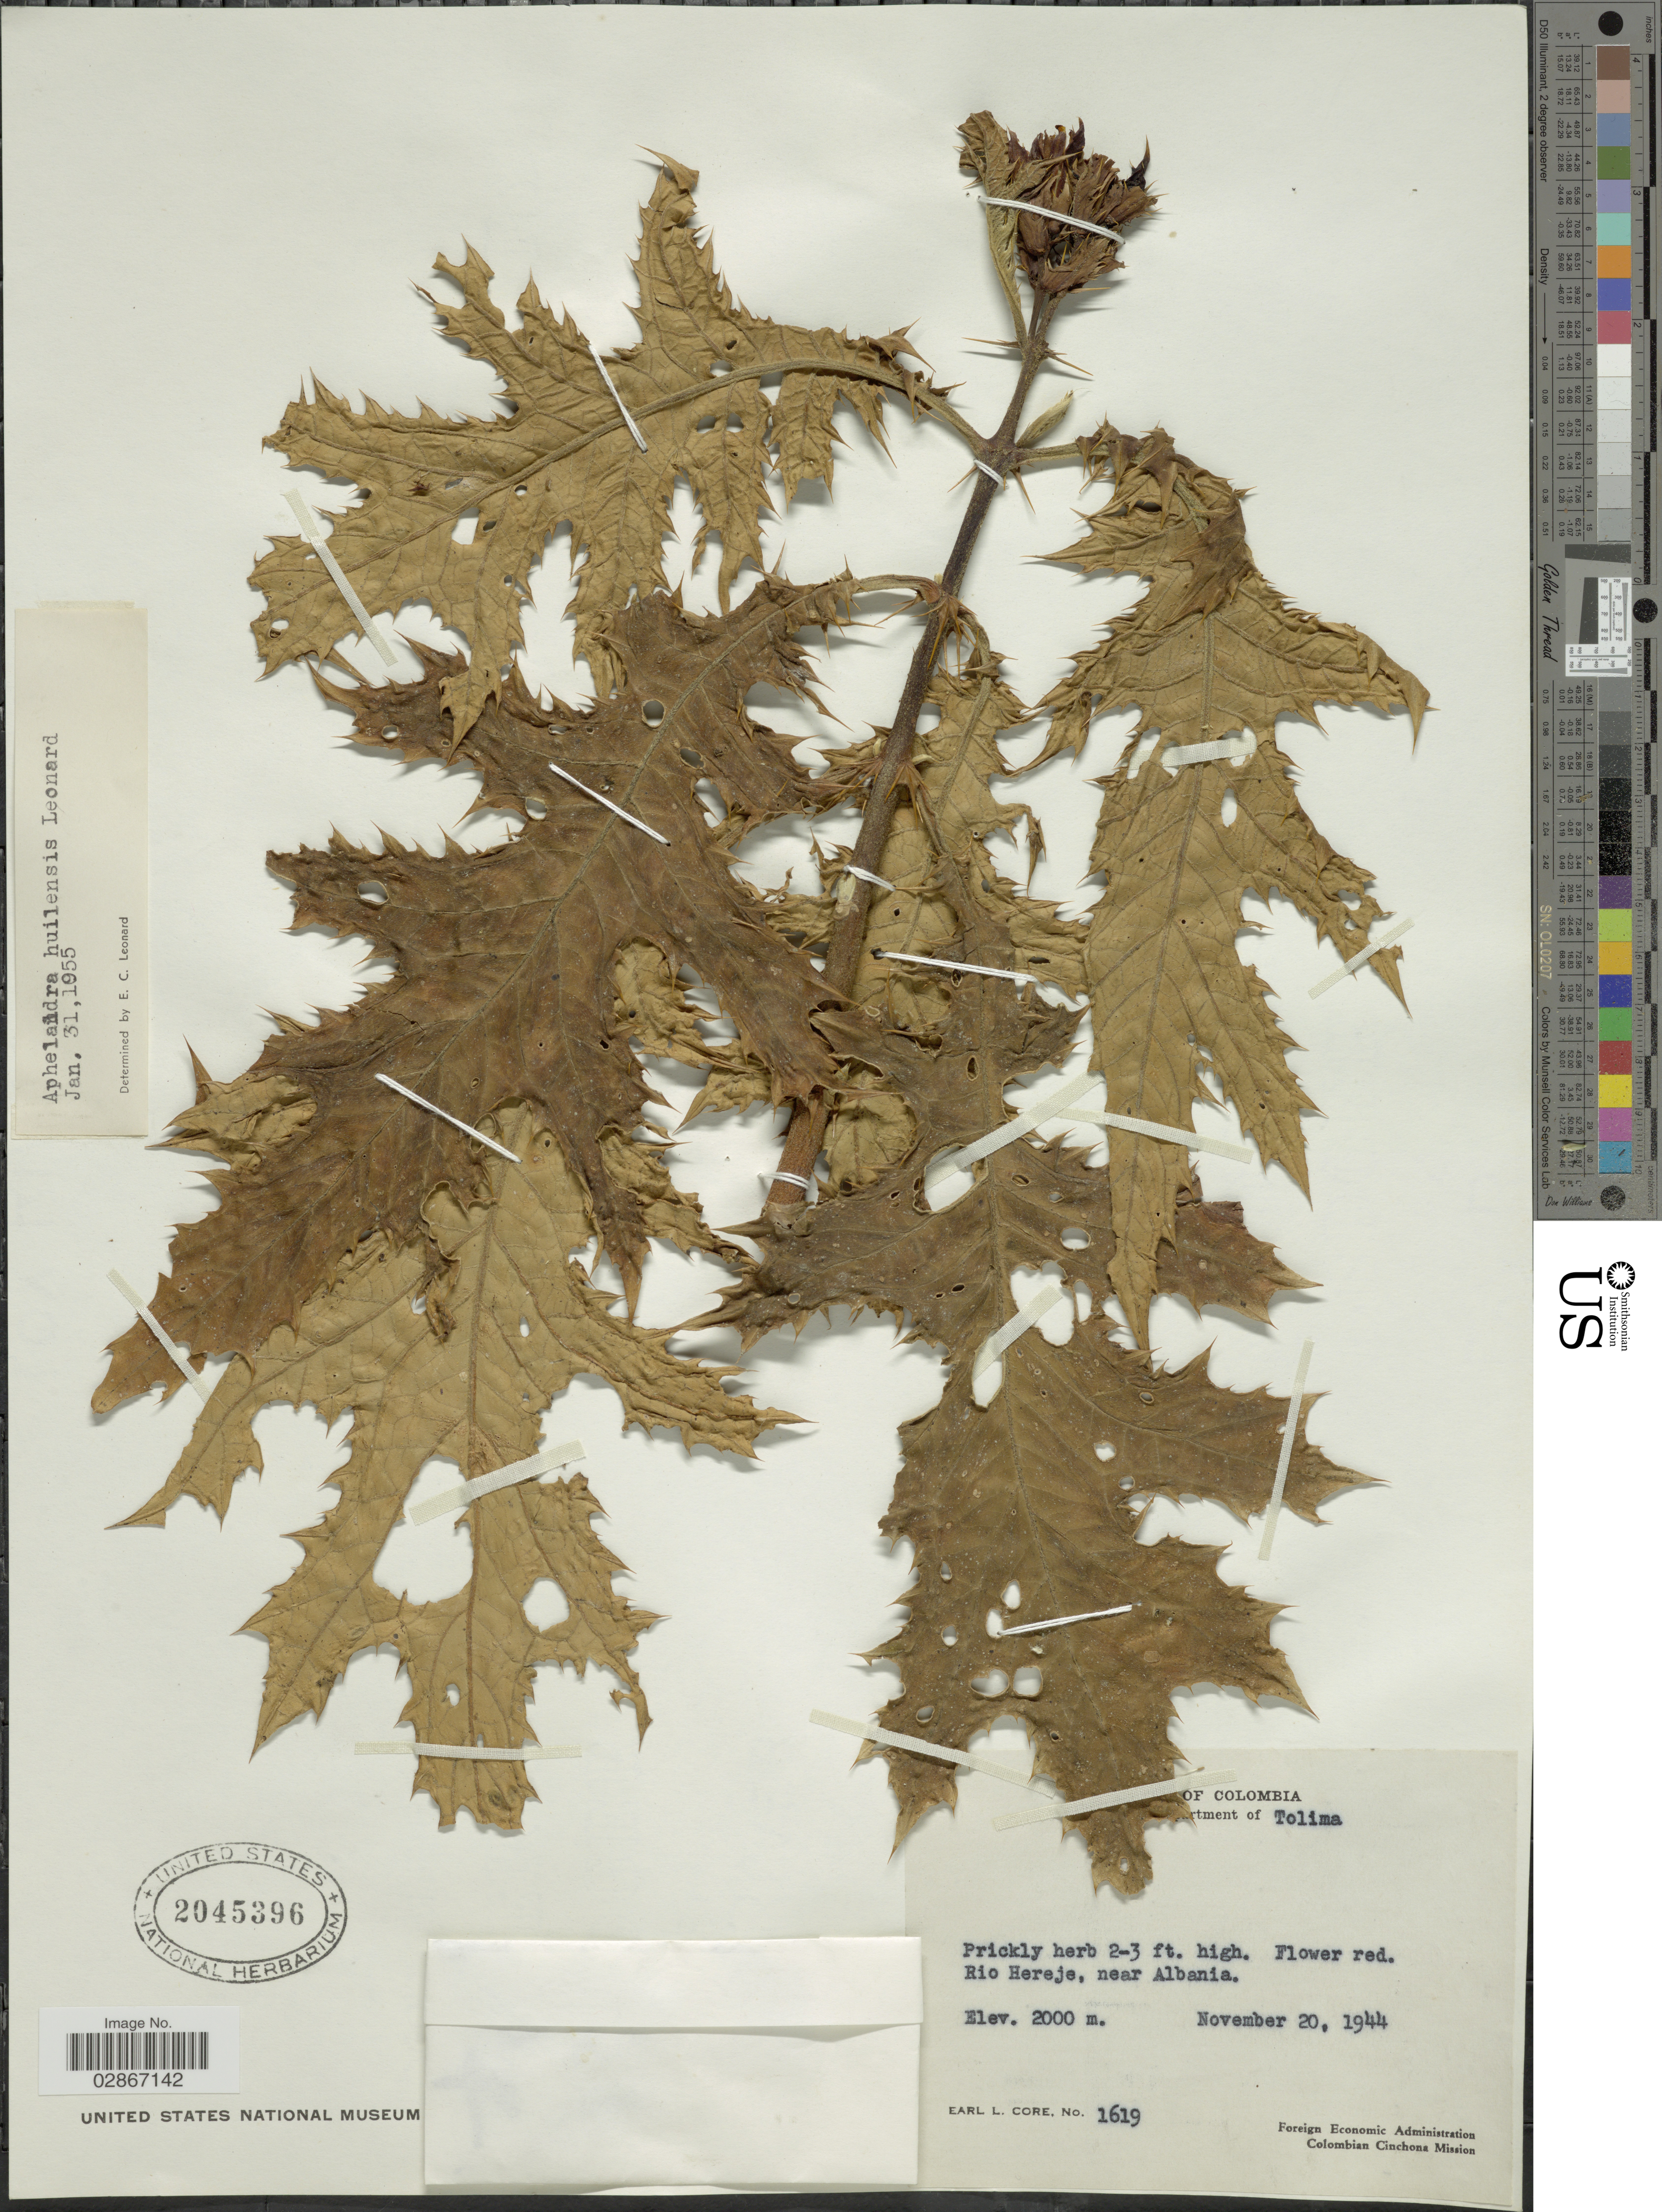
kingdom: Plantae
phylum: Tracheophyta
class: Magnoliopsida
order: Lamiales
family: Acanthaceae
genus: Aphelandra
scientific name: Aphelandra huilensis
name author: Leonard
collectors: E. L. Core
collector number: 1619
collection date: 1944-11-20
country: Colombia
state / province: Tolima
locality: Department of Tolima. Rio Hereje, near Albania.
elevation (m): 2000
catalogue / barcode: US 2045396